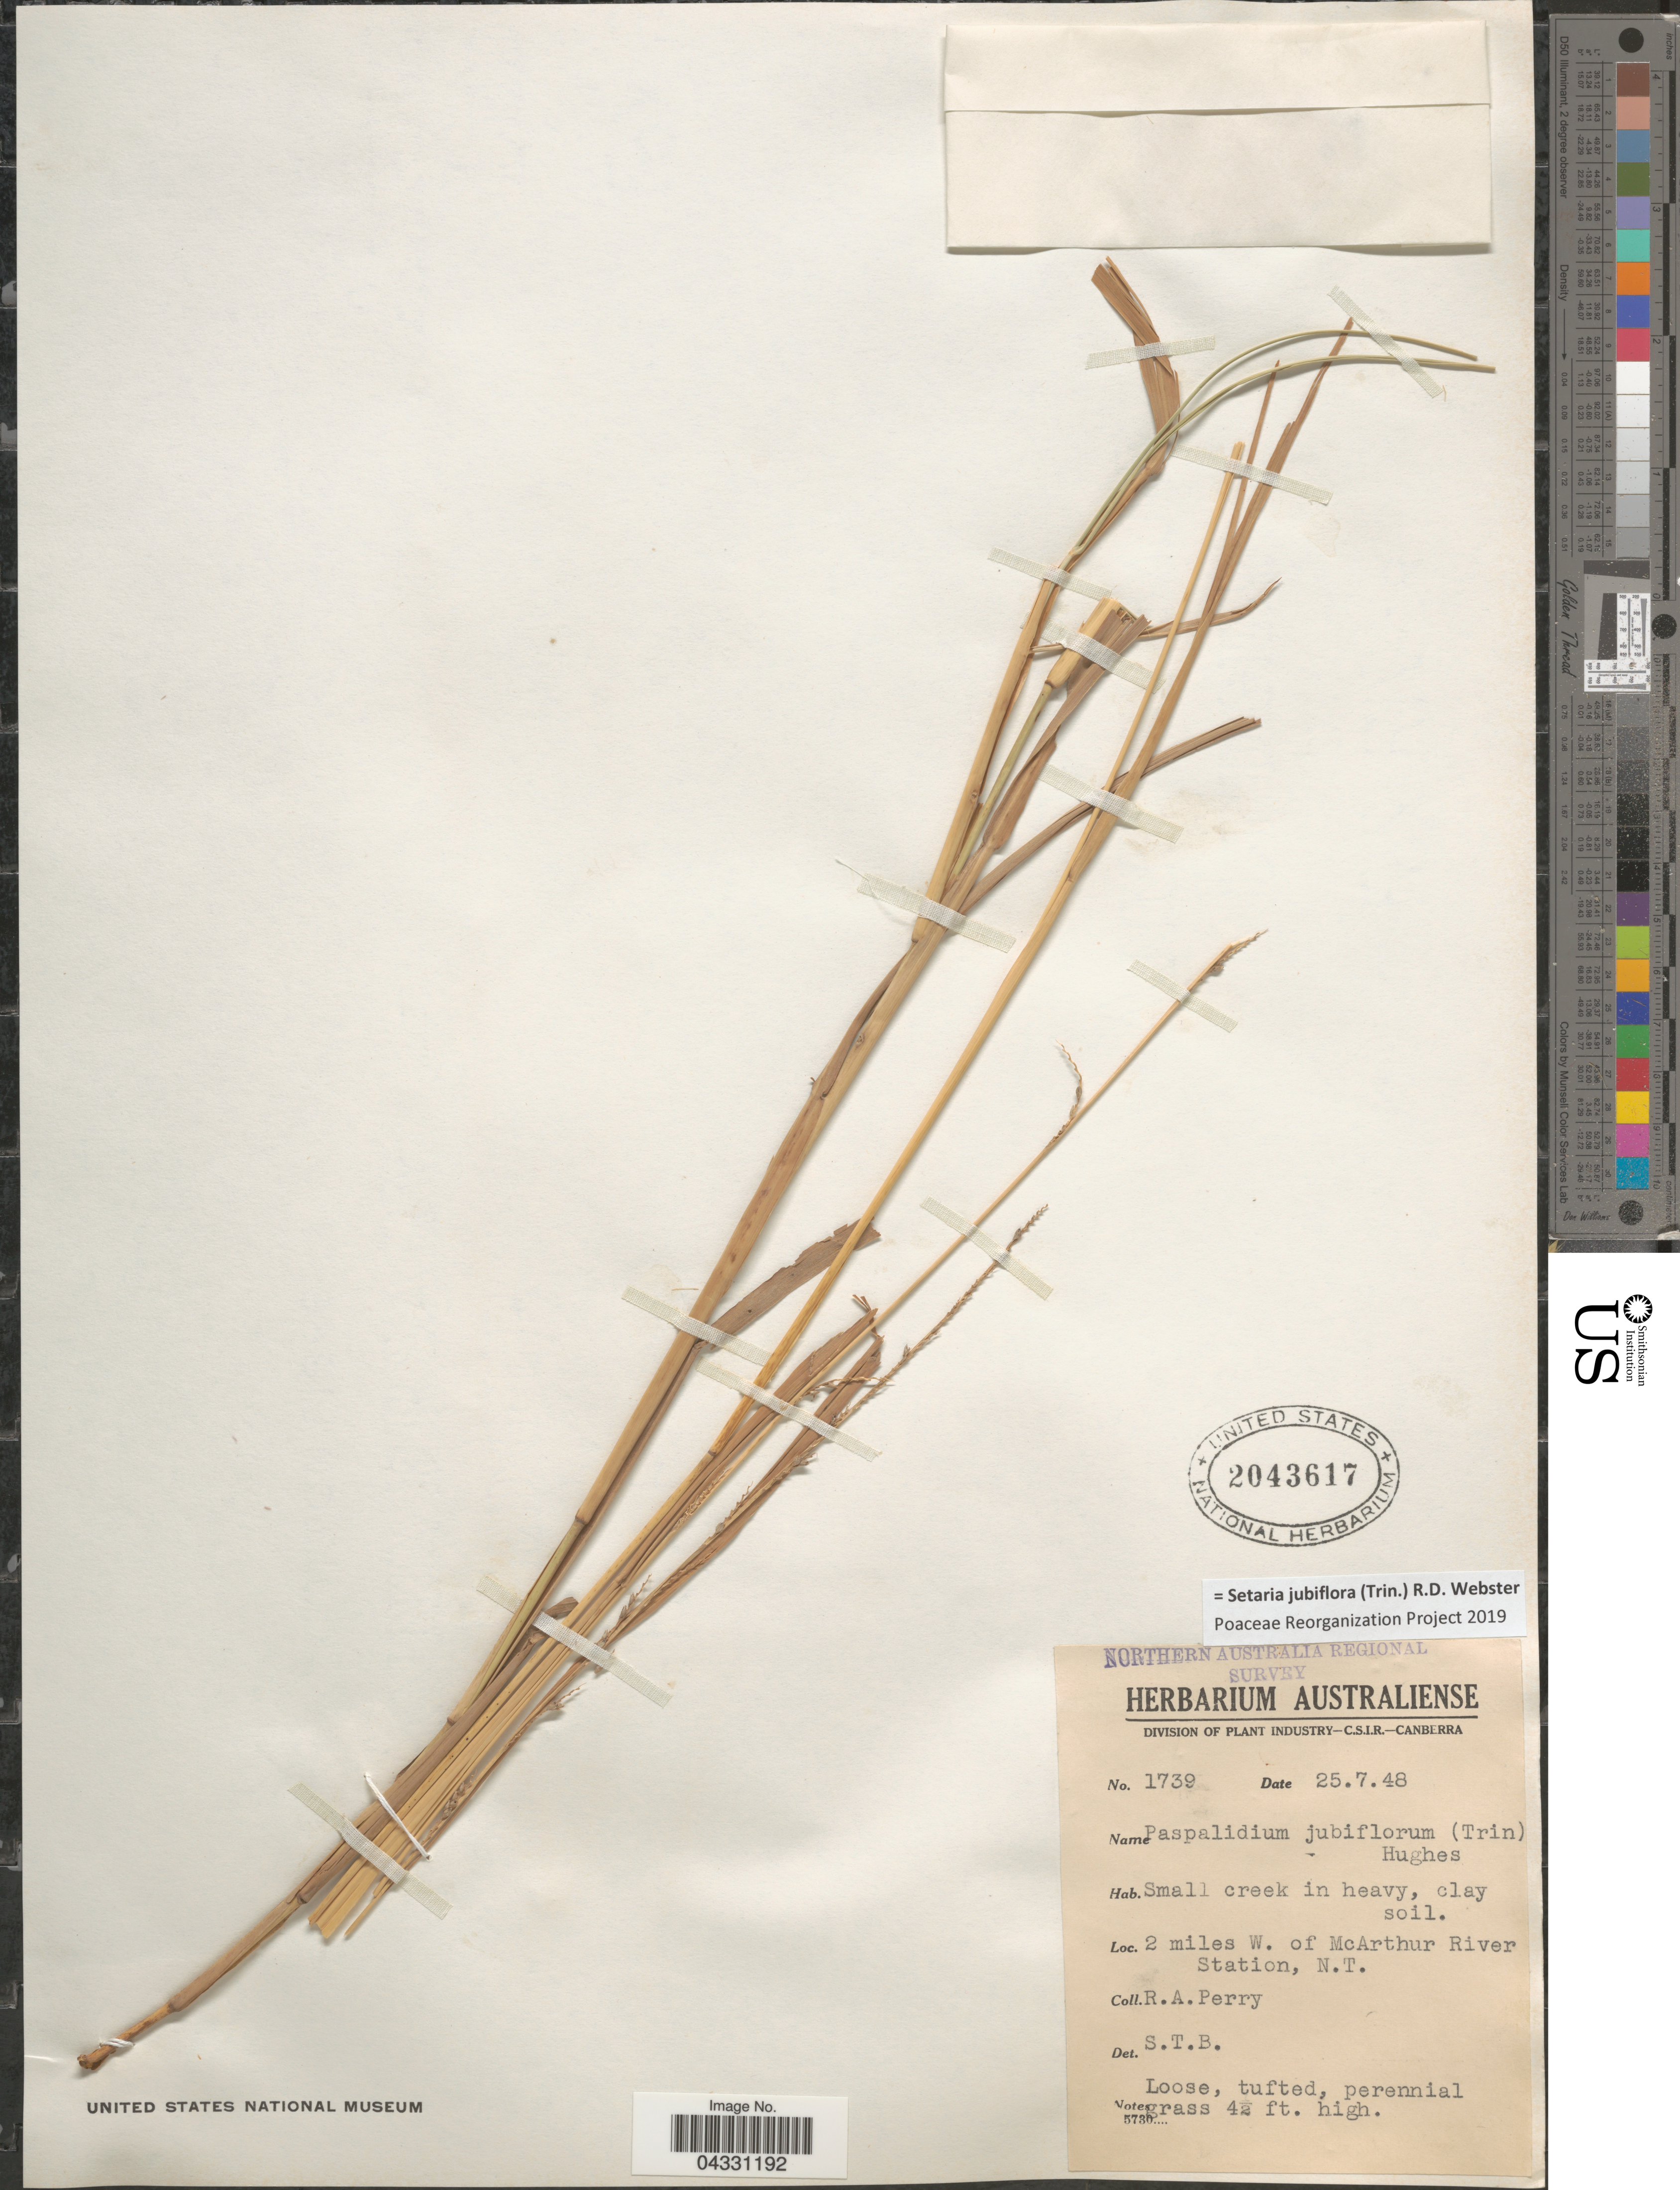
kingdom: Plantae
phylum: Tracheophyta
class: Liliopsida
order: Poales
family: Poaceae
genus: Setaria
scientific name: Setaria jubiflora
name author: (Trin.) R.D. Webster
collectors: Perry, R. A.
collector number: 1739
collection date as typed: Transcribed d/m/y: 25/7/48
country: Australia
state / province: Northern Territory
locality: Northern Australia Regional Survey. 2 miles W. of McArthur River Station.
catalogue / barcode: US 2043617